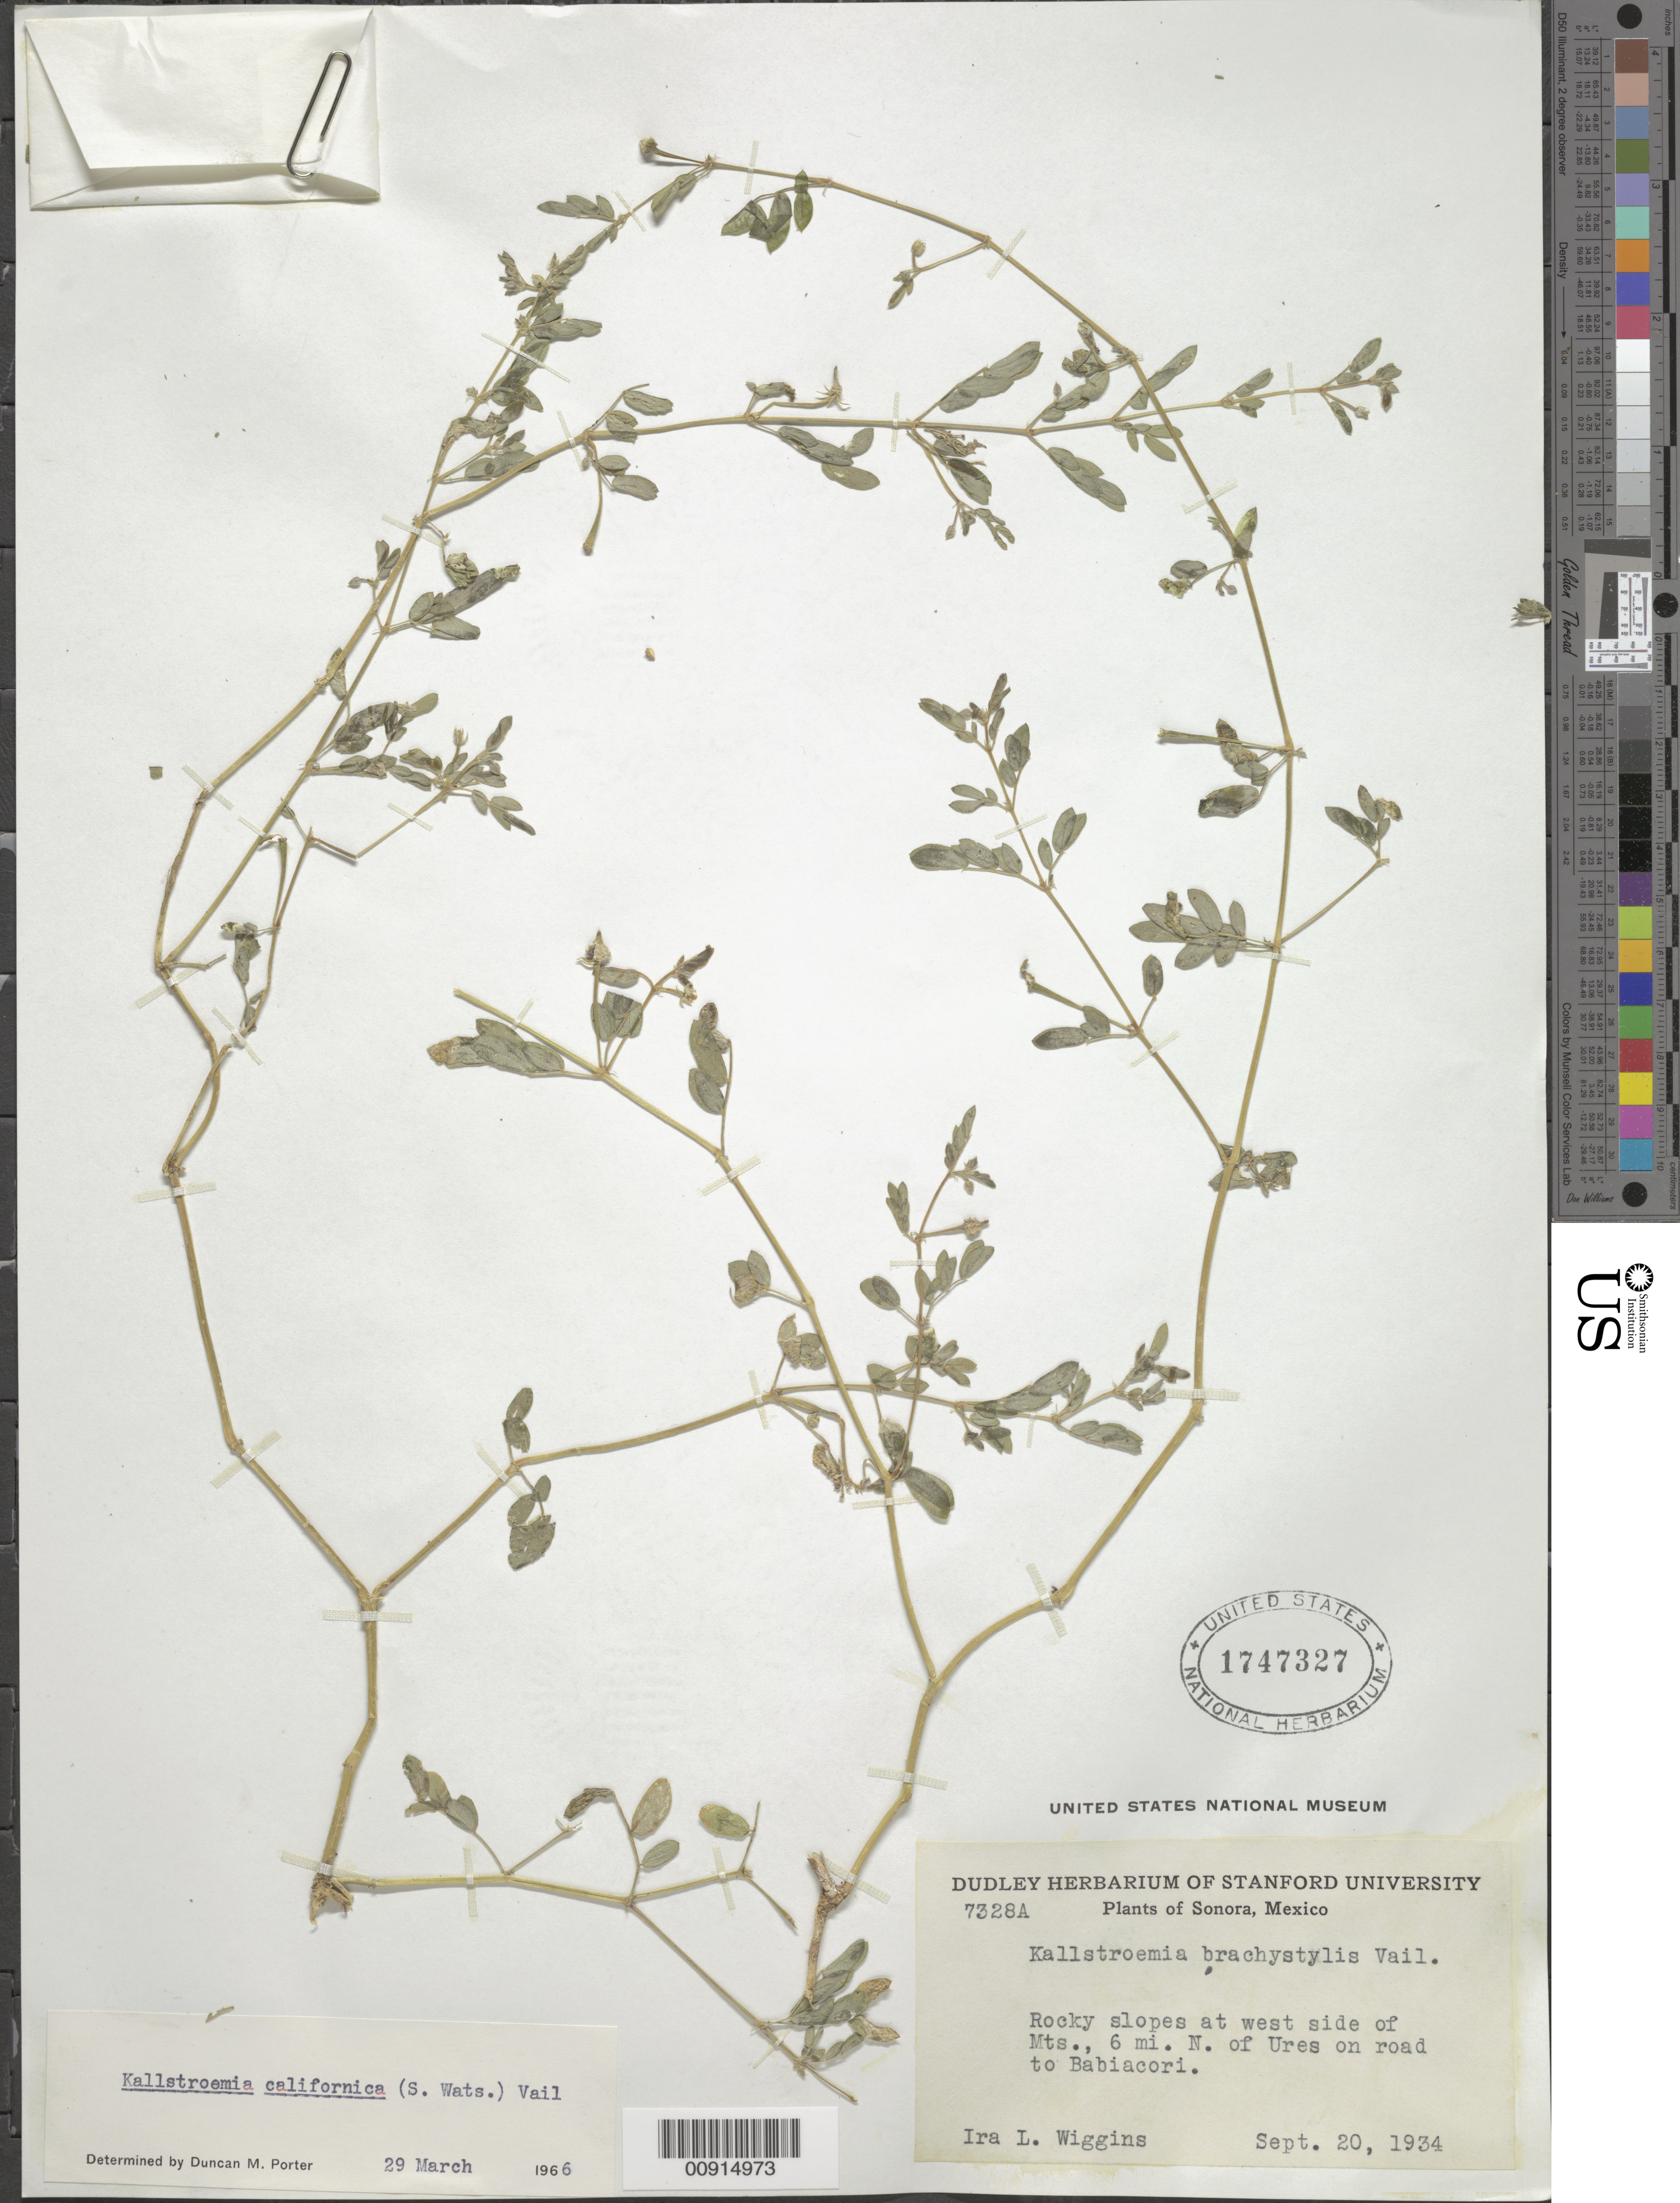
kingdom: Plantae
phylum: Tracheophyta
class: Magnoliopsida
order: Zygophyllales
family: Zygophyllaceae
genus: Kallstroemia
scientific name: Kallstroemia californica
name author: (S. Watson) Vail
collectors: I. L. Wiggins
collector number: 7328 A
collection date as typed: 20 Sep 1934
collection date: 1934-09-20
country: Mexico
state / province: Sonora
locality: Rocky slopes at west side of Mts., 6 mi. N of Ures on road to Babiacori, Sonora.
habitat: Rocky slopes.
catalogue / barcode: US 1747327